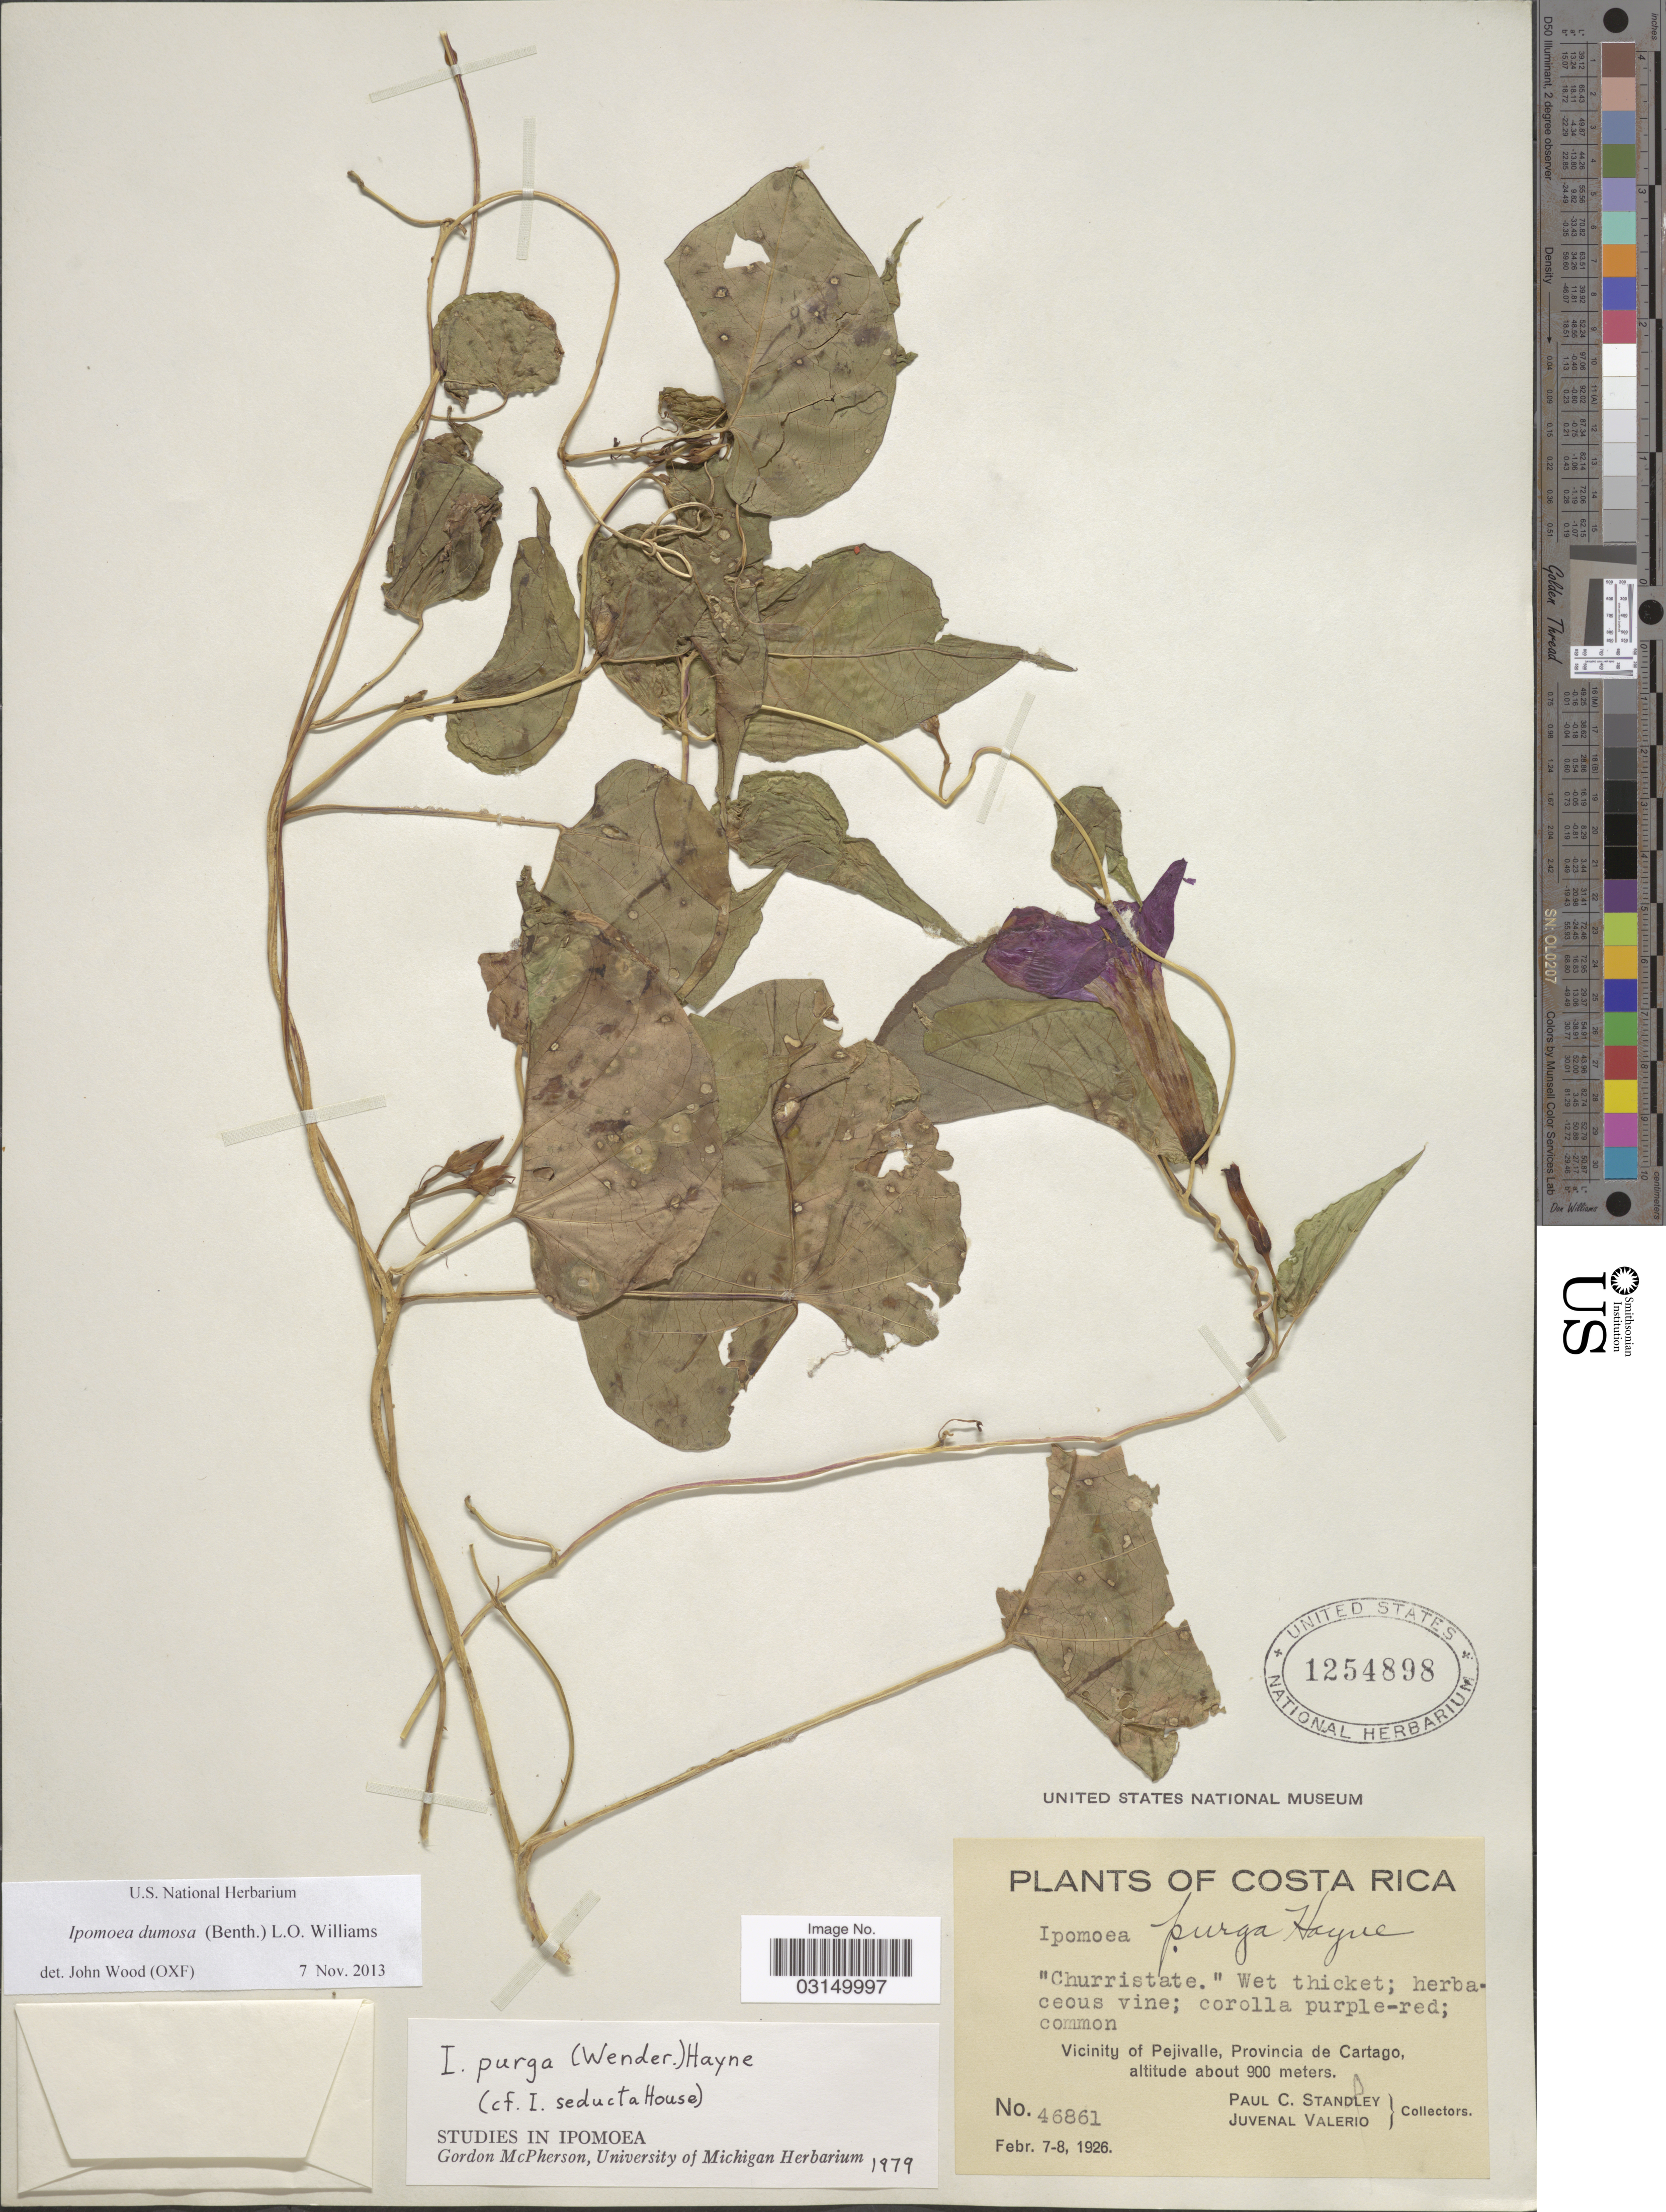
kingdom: Plantae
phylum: Tracheophyta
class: Magnoliopsida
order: Solanales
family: Convolvulaceae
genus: Ipomoea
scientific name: Ipomoea dumosa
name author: (Benth.) L.O. Williams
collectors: P. C. Standley & J. Valerio R.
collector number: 46861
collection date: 1926-02-07/1926-02-08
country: Costa Rica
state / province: Cartago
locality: Vicinity of Pejivalle.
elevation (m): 900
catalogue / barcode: US 1254898